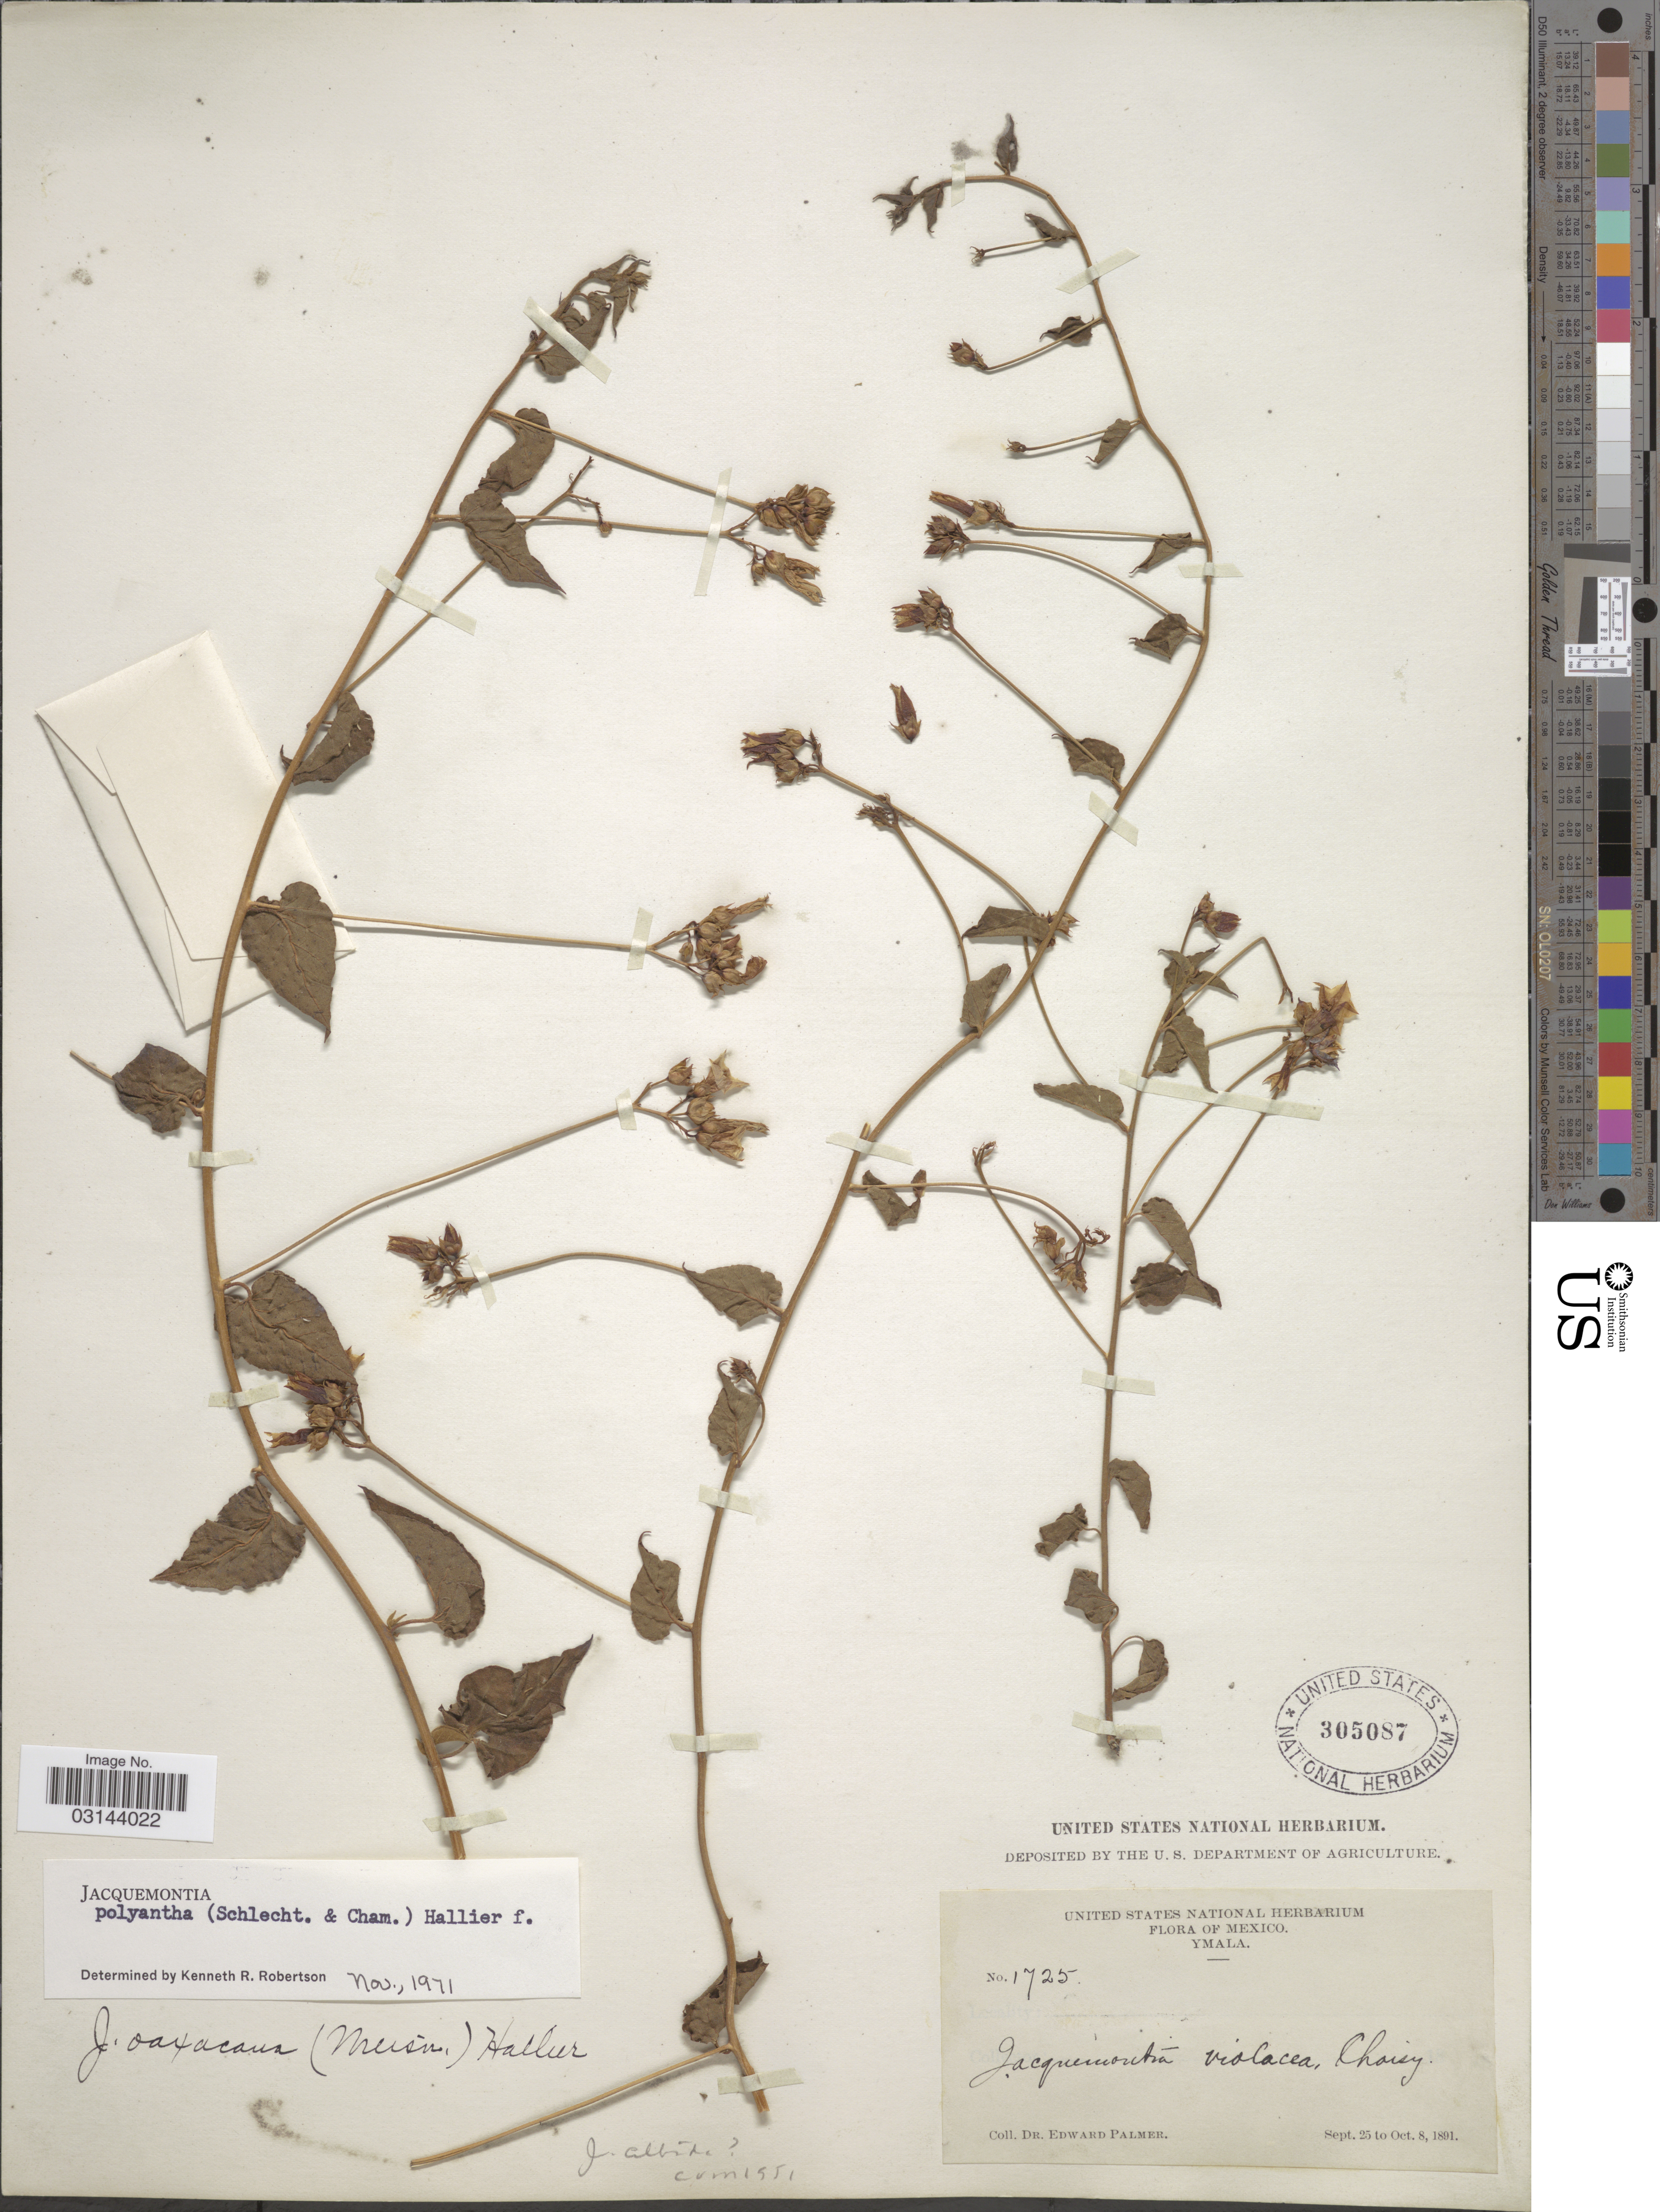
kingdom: Plantae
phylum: Tracheophyta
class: Magnoliopsida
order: Solanales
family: Convolvulaceae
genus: Jacquemontia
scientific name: Jacquemontia polyantha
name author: (Schltdl. & Cham.) Hallier f.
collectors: E. Palmer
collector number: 1725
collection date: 1891-09-25/1891-10-08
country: Mexico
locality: Ymala.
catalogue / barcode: US 305087